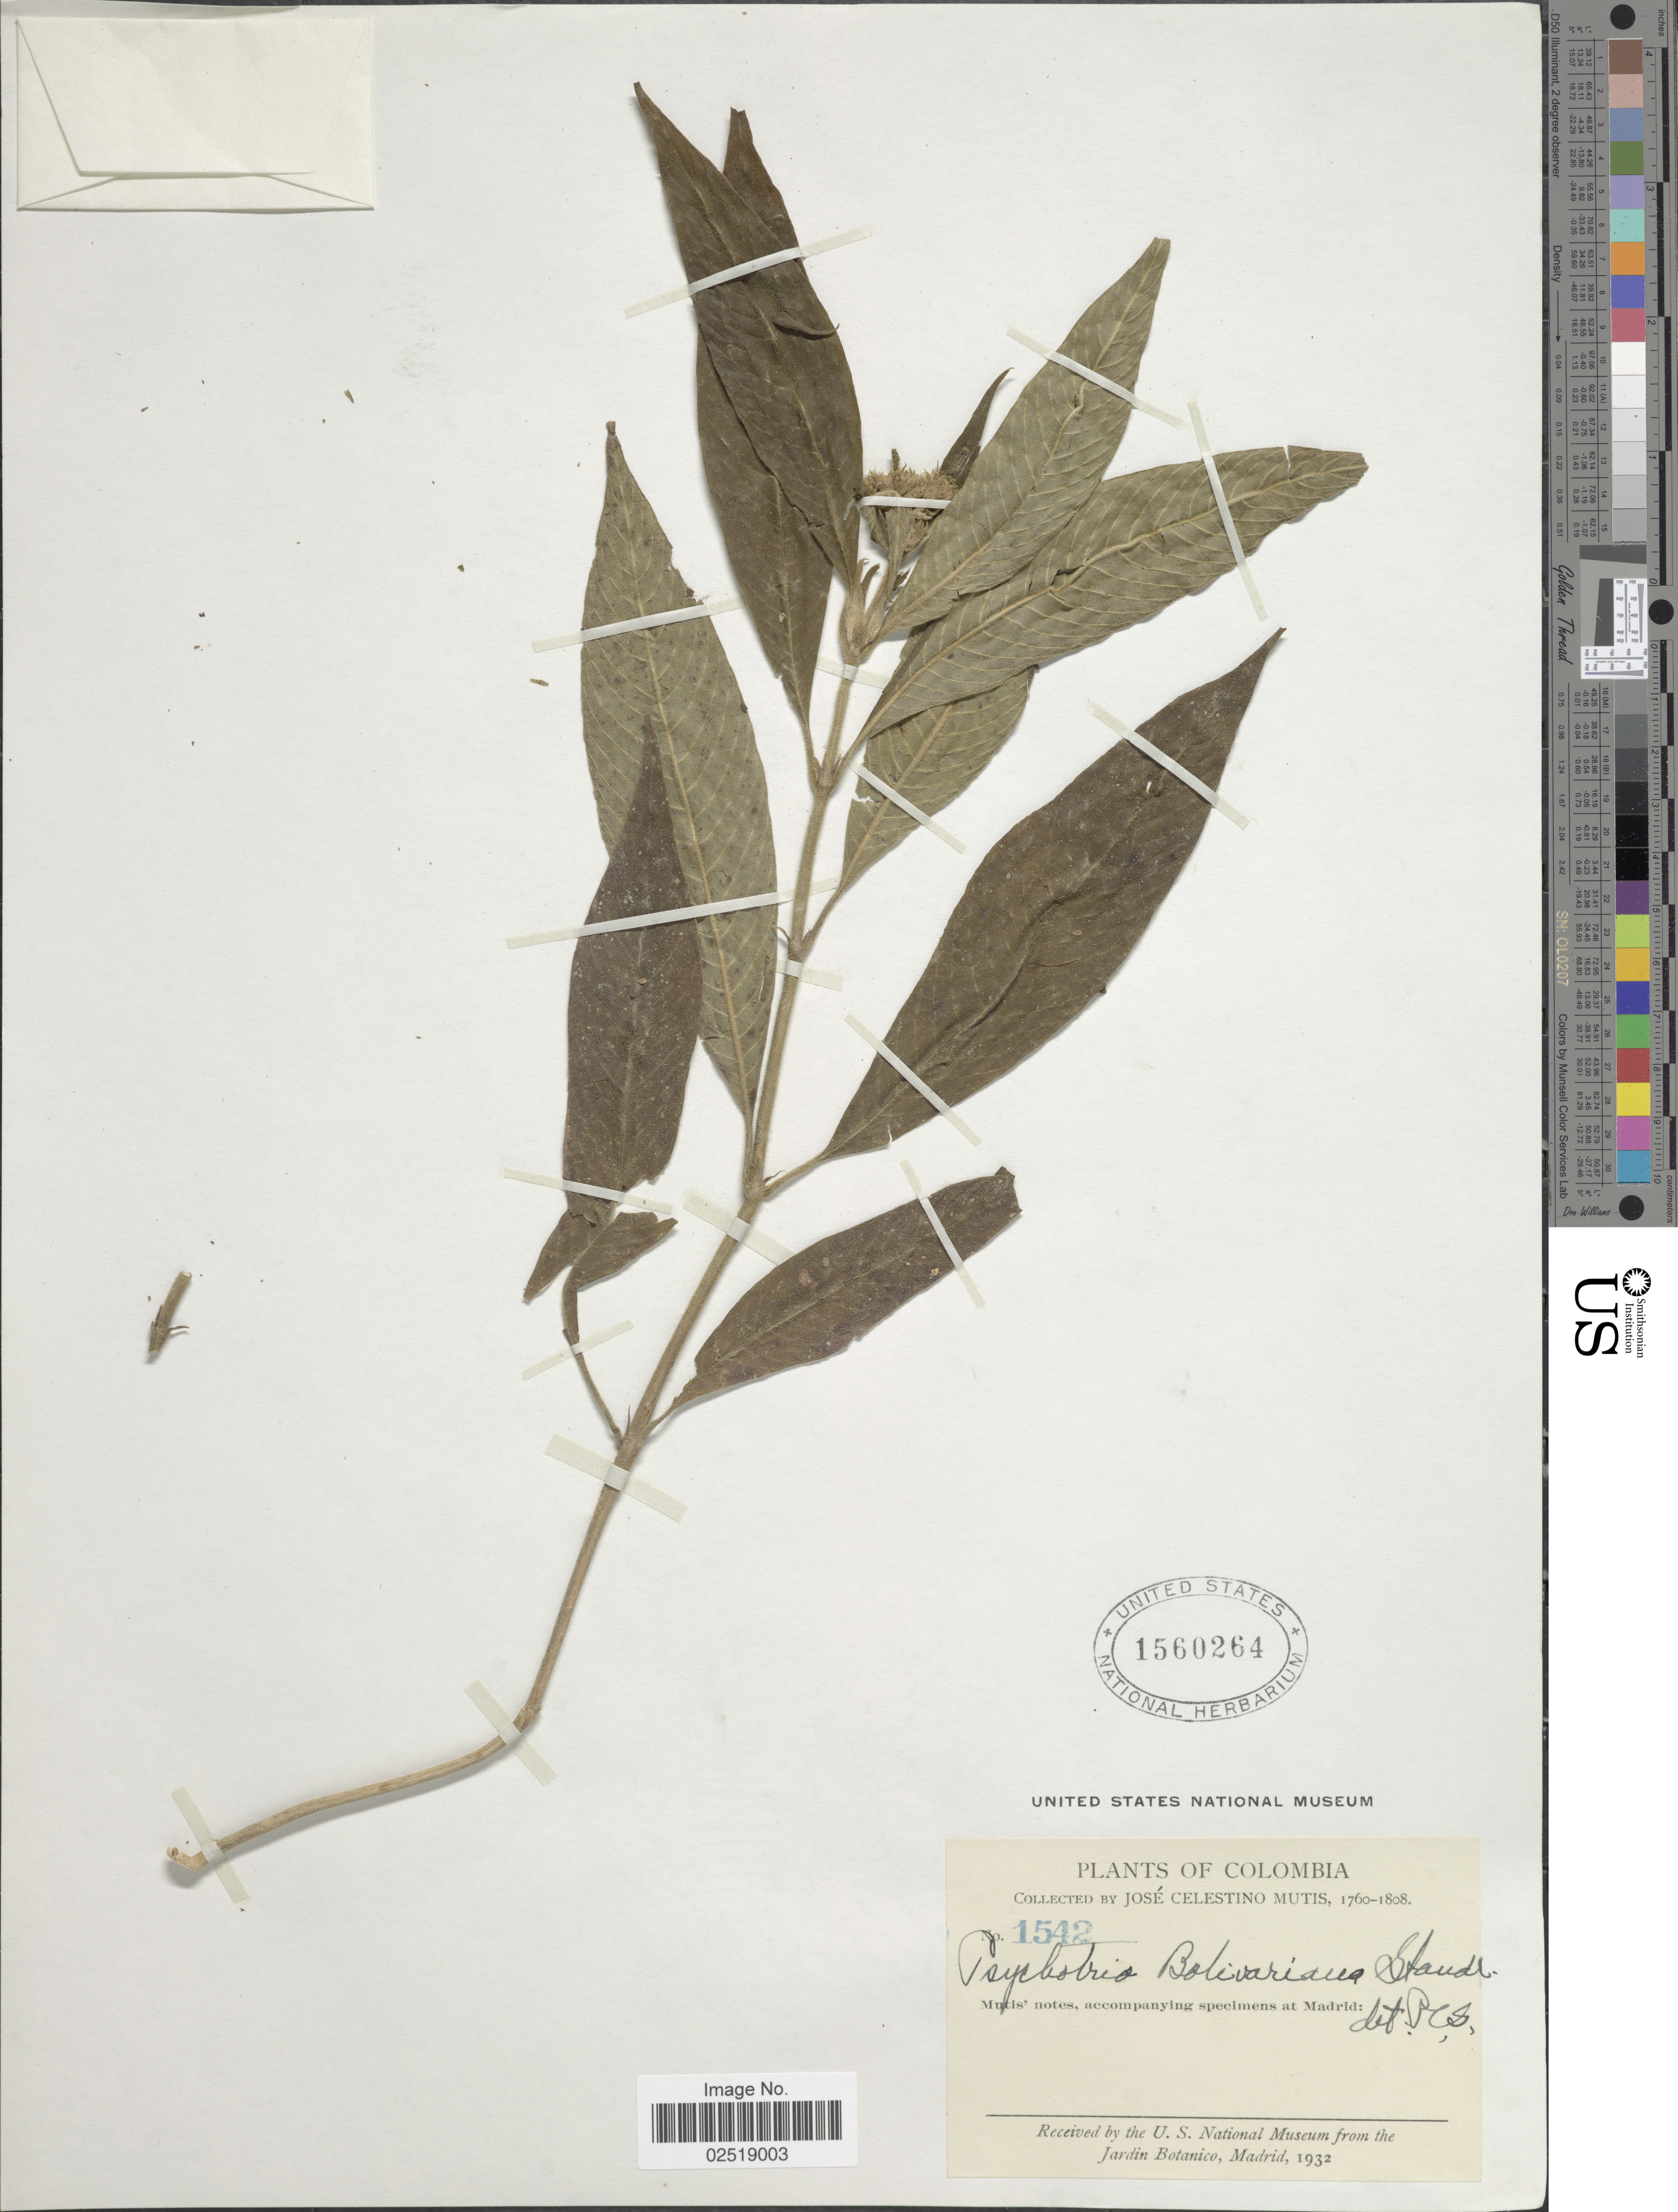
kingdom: Plantae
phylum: Tracheophyta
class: Magnoliopsida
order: Gentianales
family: Rubiaceae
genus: Psychotria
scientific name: Psychotria costularia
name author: (Baill.) Standl. & Steyerm.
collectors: J. C. B. Mutis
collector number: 1542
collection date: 1760/1808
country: Colombia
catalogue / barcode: US 1560264